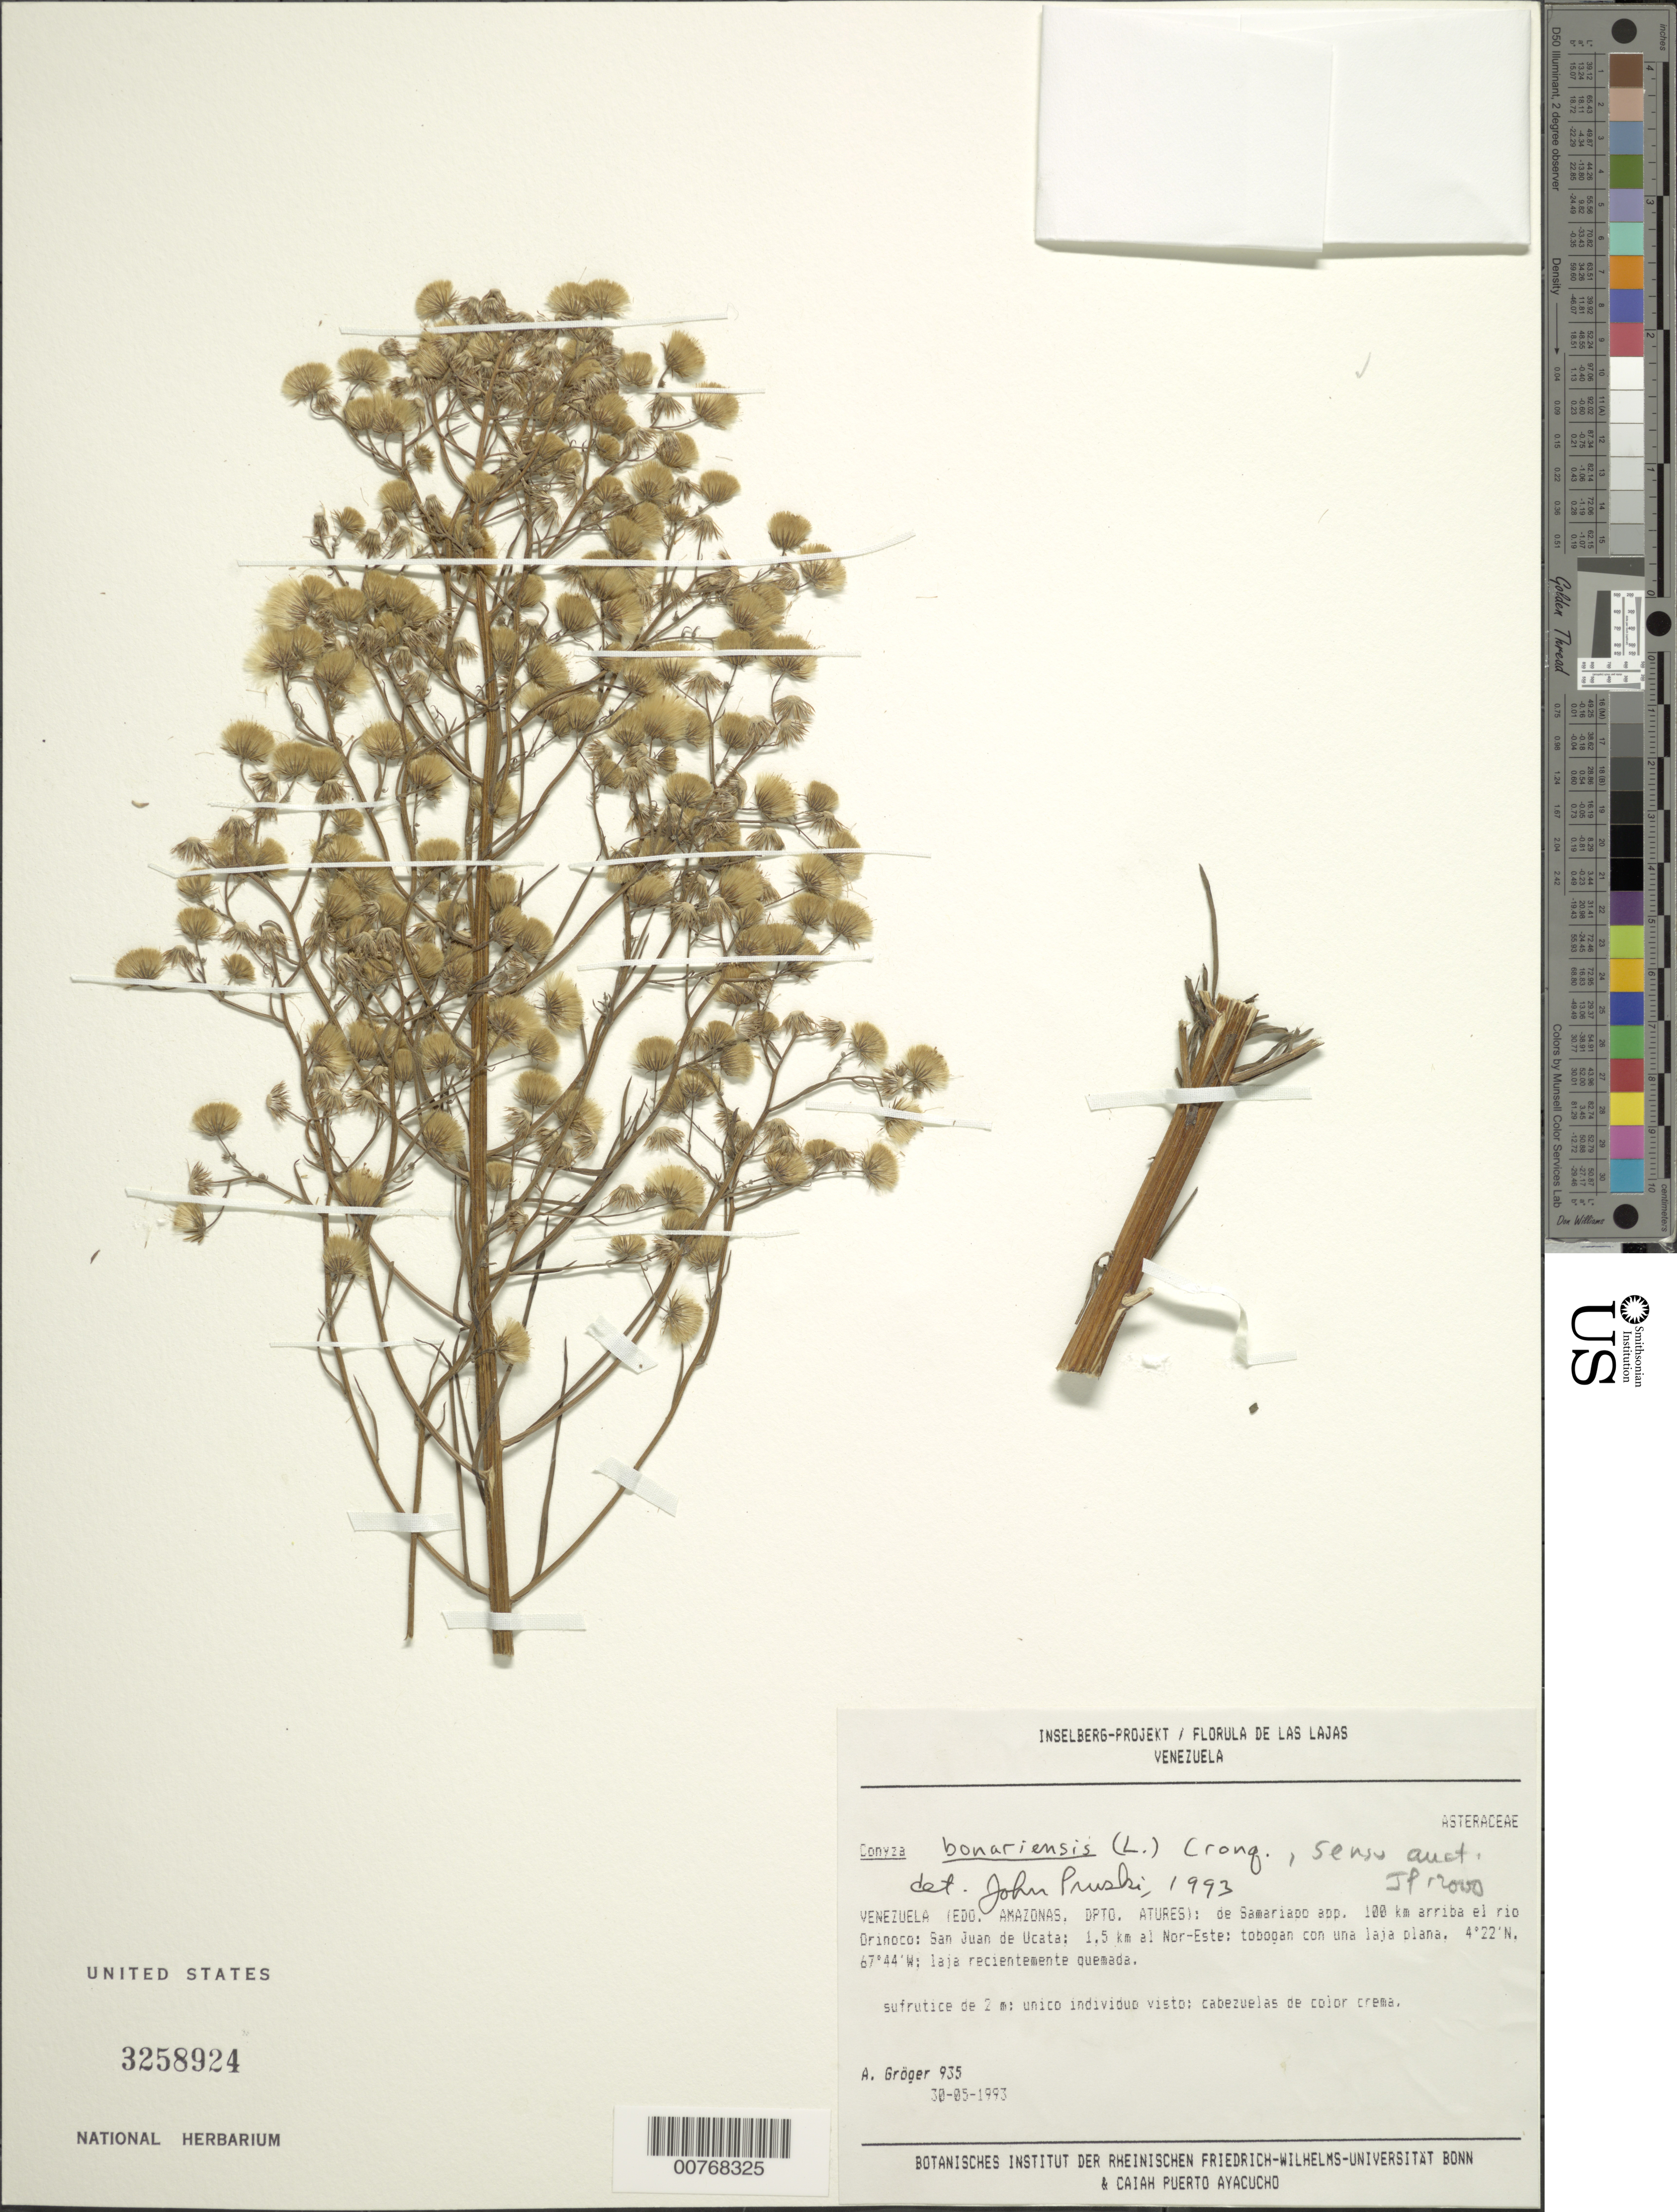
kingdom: Plantae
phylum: Tracheophyta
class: Magnoliopsida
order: Asterales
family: Asteraceae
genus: Conyza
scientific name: Conyza bonariensis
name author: (L.) Cronq.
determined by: Pruski, J. F.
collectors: A. Gröger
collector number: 935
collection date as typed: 30-May-93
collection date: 1993-05-30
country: Venezuela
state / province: Amazonas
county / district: Atures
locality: Samariapo, 100 km from Río Orinoco, San Juan de Ucata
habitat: Laja recientemente quemada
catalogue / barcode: US 3258924